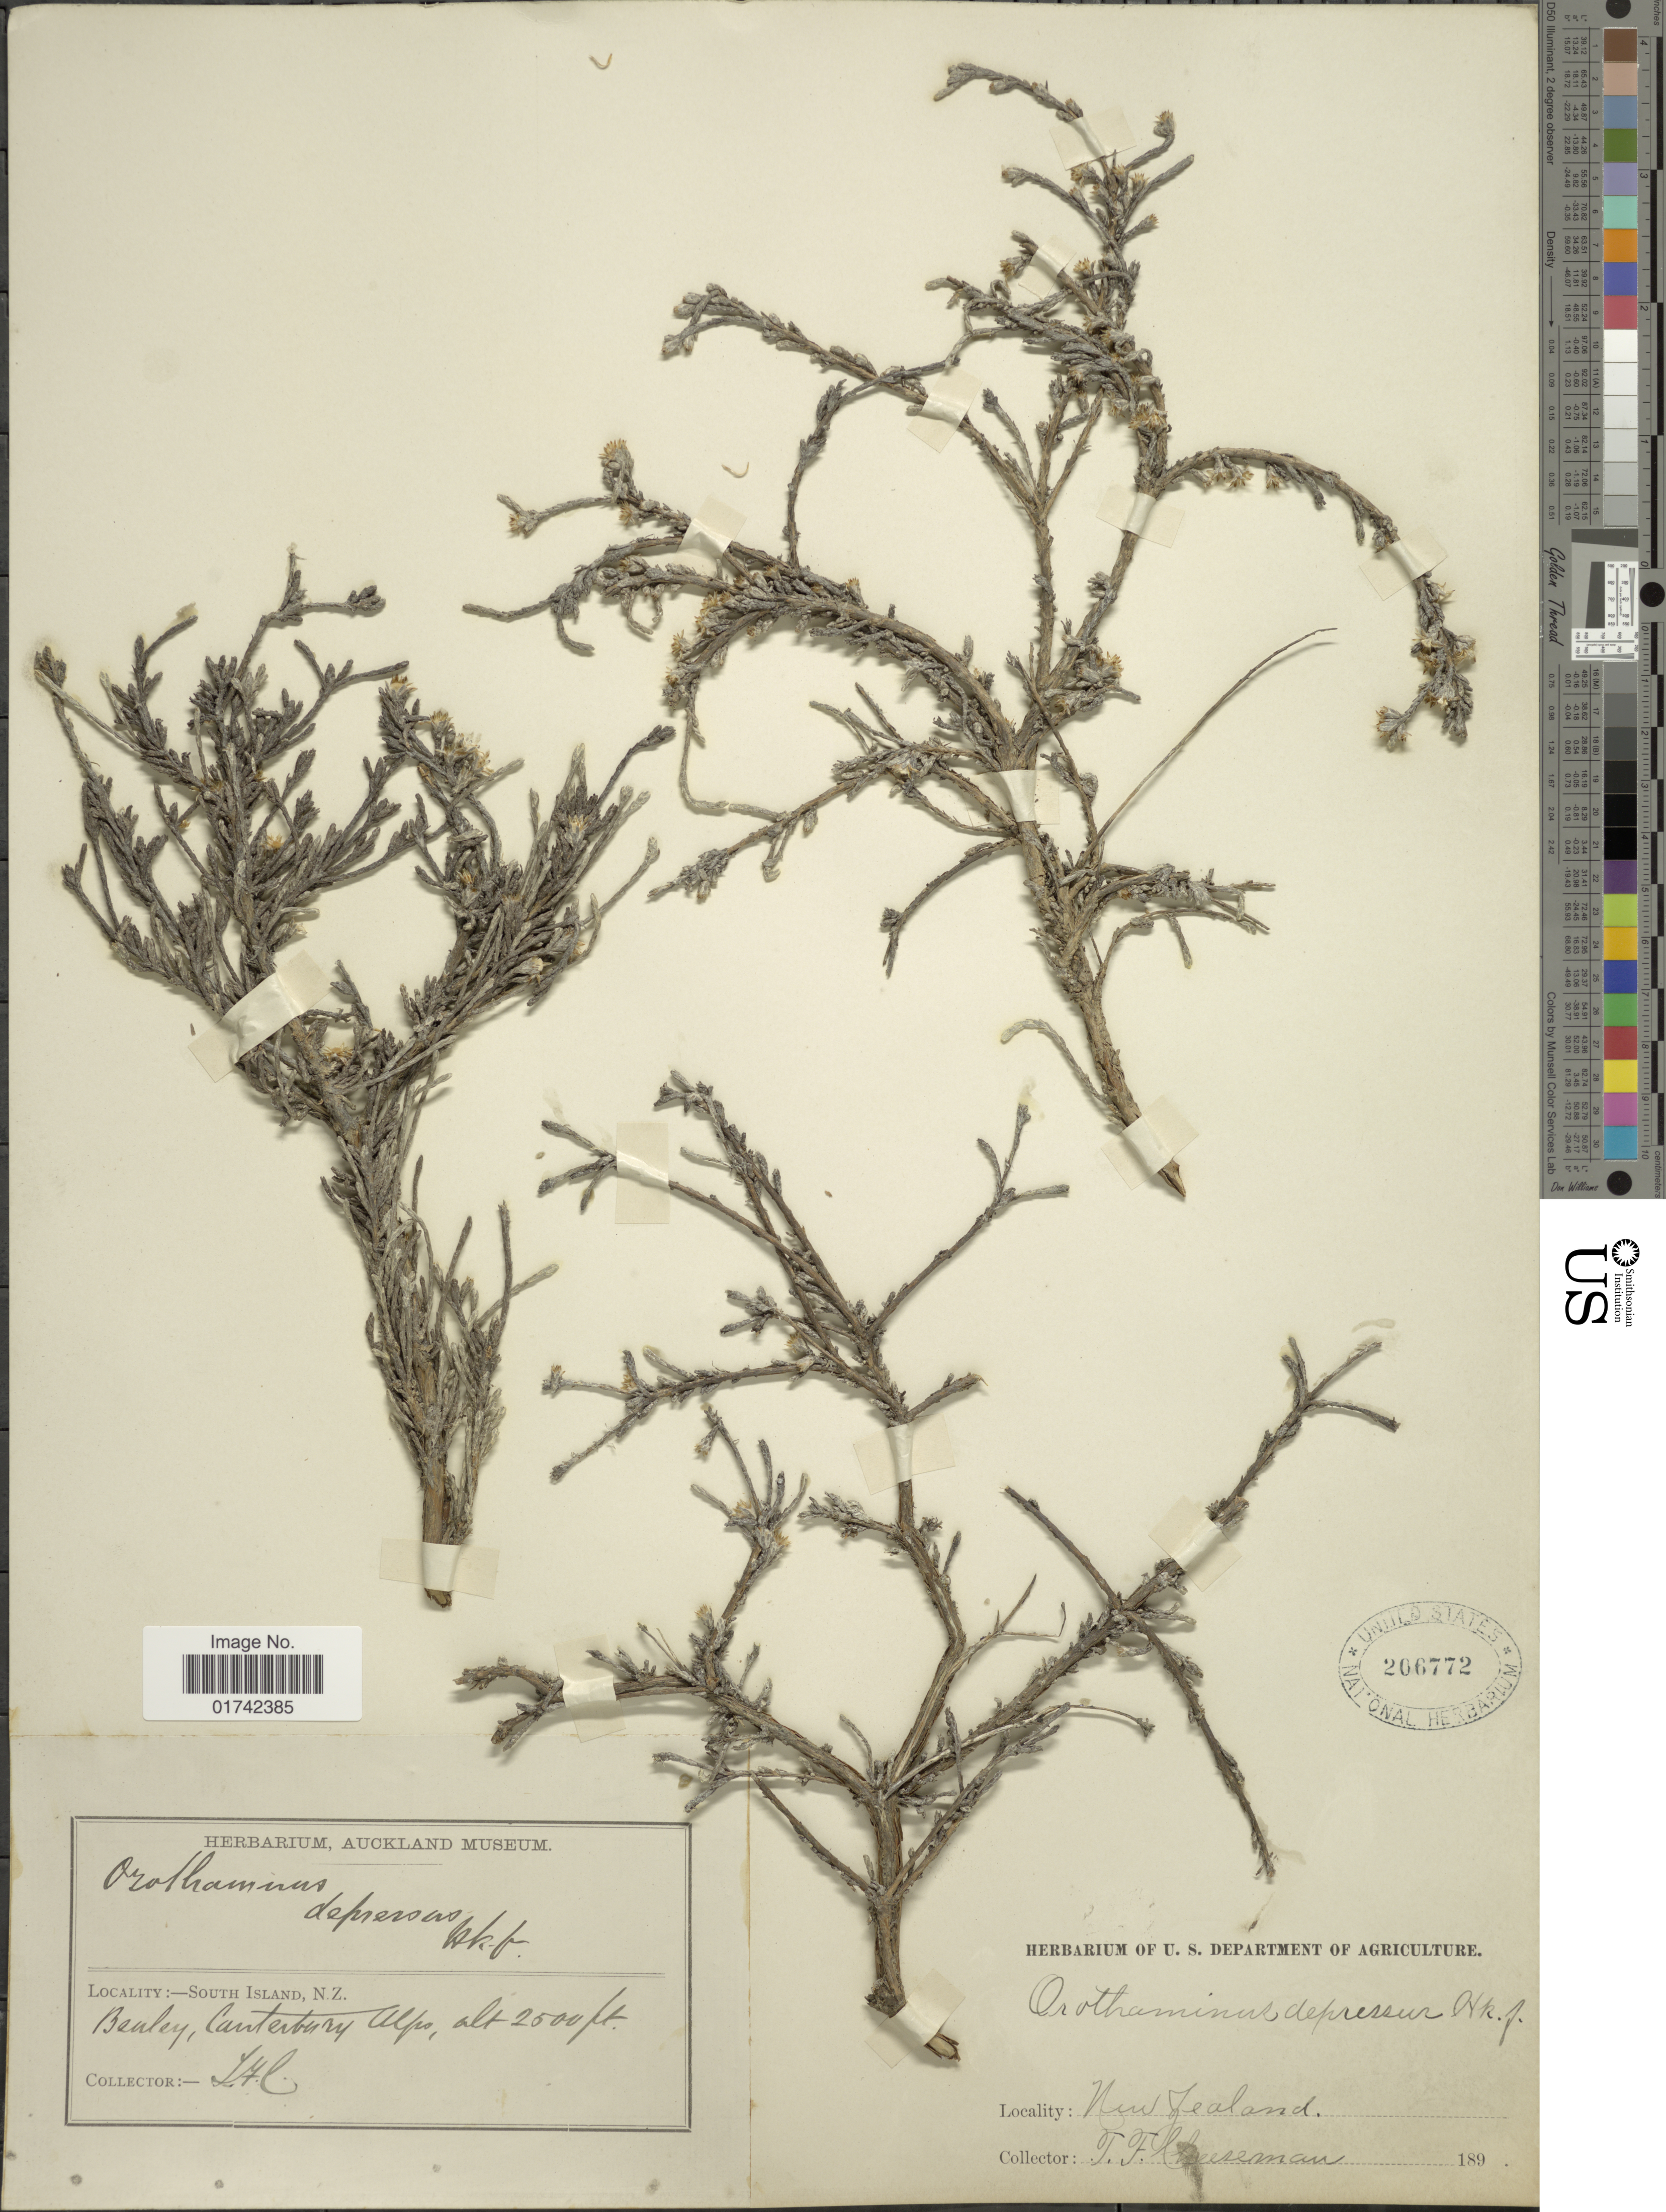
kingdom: Plantae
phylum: Tracheophyta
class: Magnoliopsida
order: Asterales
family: Asteraceae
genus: Helichrysum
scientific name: Helichrysum depressum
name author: Benth. & Hook. f.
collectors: T. F. Cheeseman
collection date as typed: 189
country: New Zealand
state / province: Canterbury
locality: South Island, N. Z., Benley, Canterbury Alps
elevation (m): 762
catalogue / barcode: US 206772